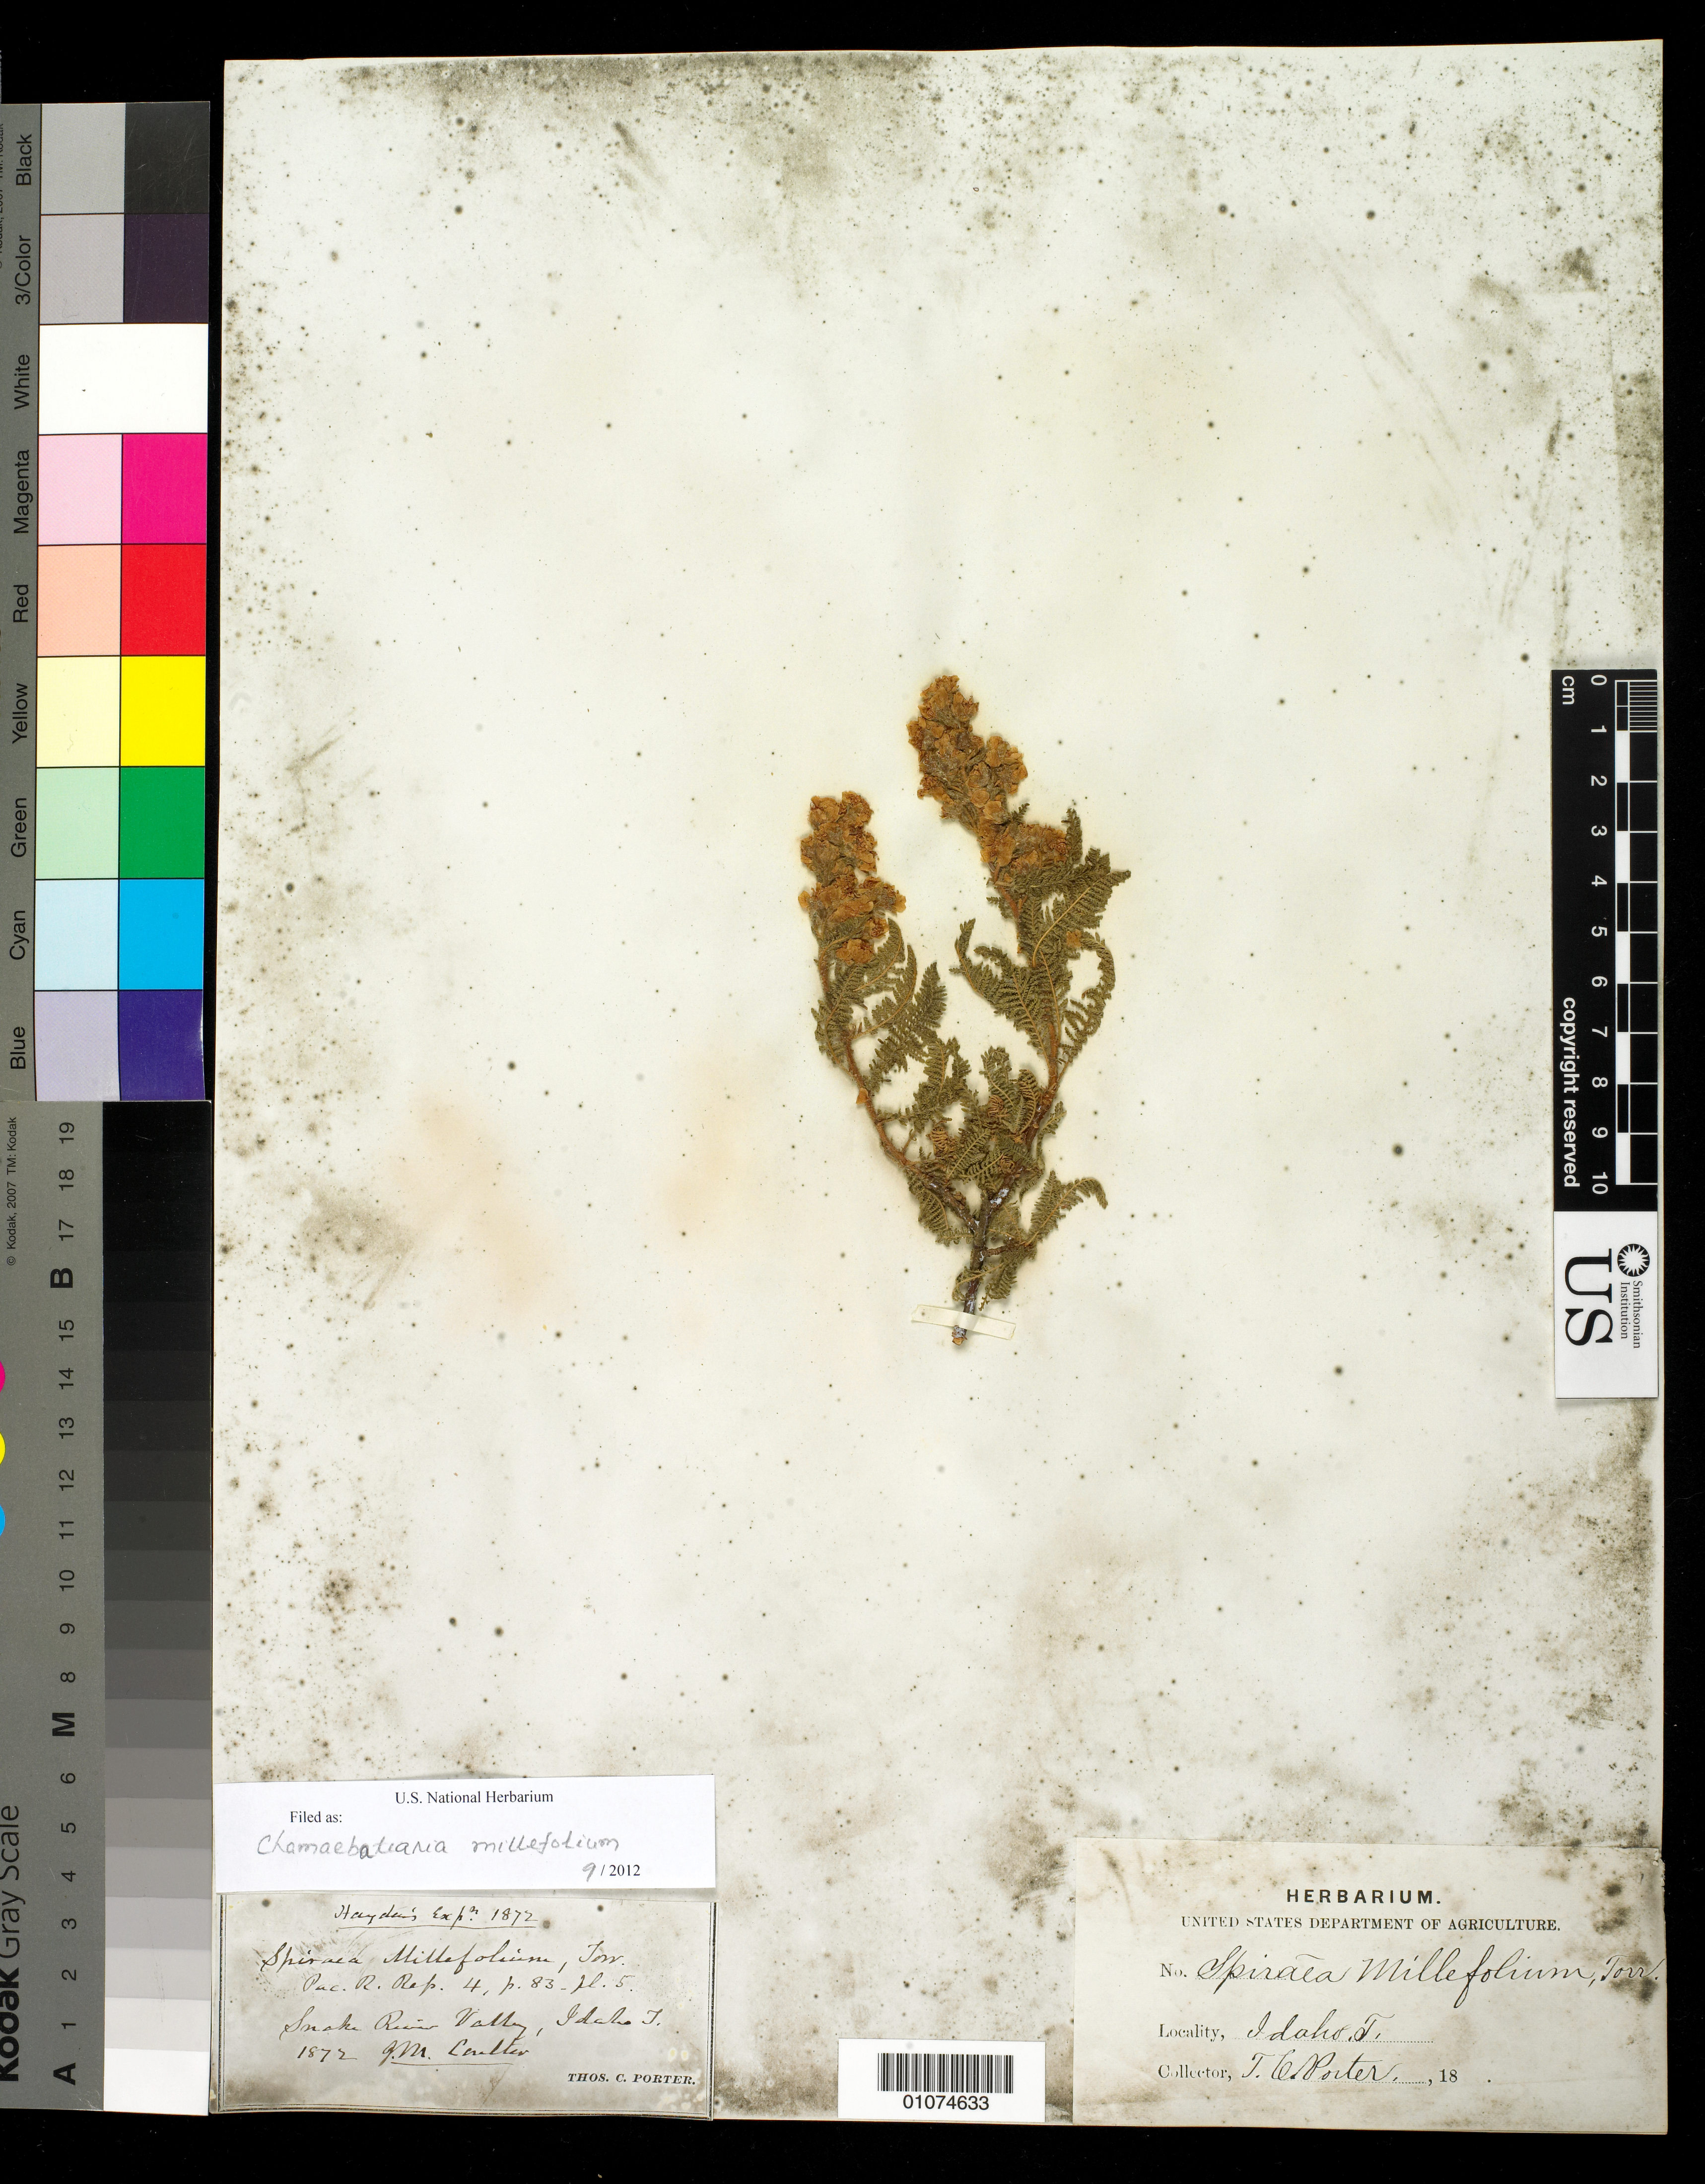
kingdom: Plantae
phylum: Tracheophyta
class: Magnoliopsida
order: Rosales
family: Rosaceae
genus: Chamaebatiaria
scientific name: Chamaebatiaria millefolium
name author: (Torr.) Maxim.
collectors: T. C. Porter & J. M. Coulter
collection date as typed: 1872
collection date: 1872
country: United States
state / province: Idaho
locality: Snake River Valley